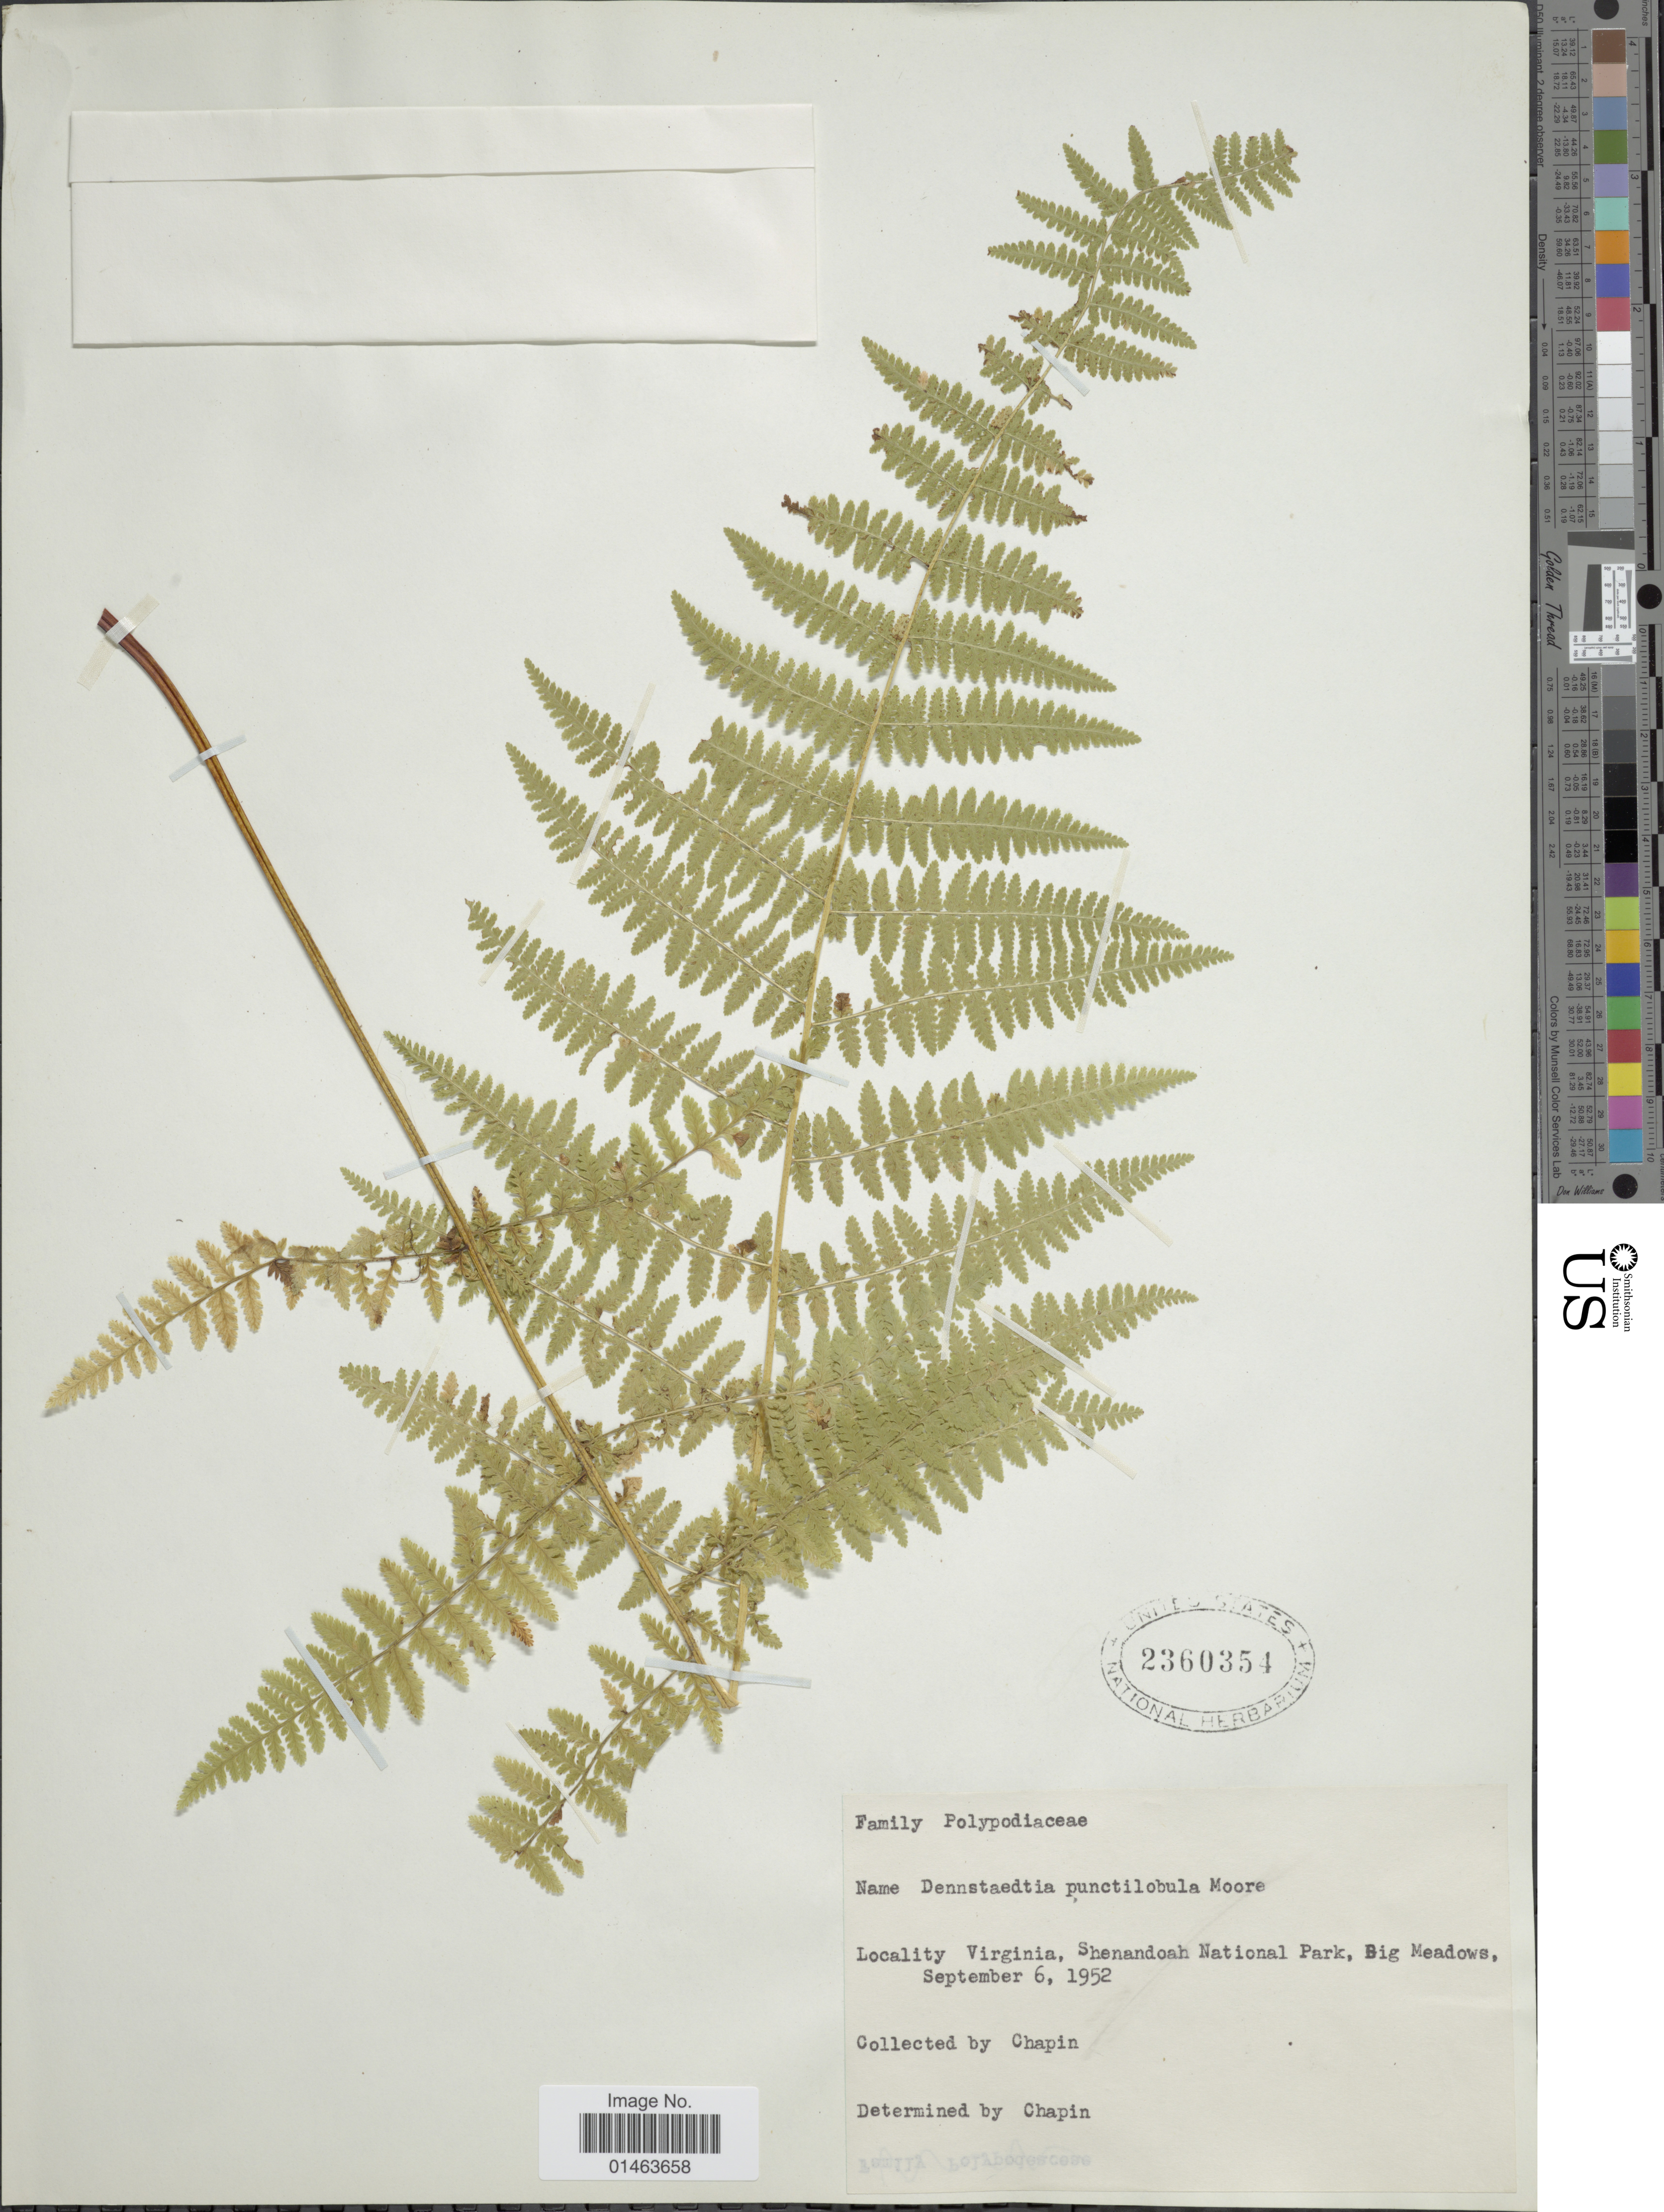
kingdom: Plantae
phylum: Tracheophyta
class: Polypodiopsida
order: Polypodiales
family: Dennstaedtiaceae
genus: Dennstaedtia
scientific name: Dennstaedtia punctilobula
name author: (Michx.) T. Moore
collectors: -. Chapin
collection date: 1952-09-06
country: United States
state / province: Virginia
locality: Shenandoah National Park, Big Meadows.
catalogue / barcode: US 2360354